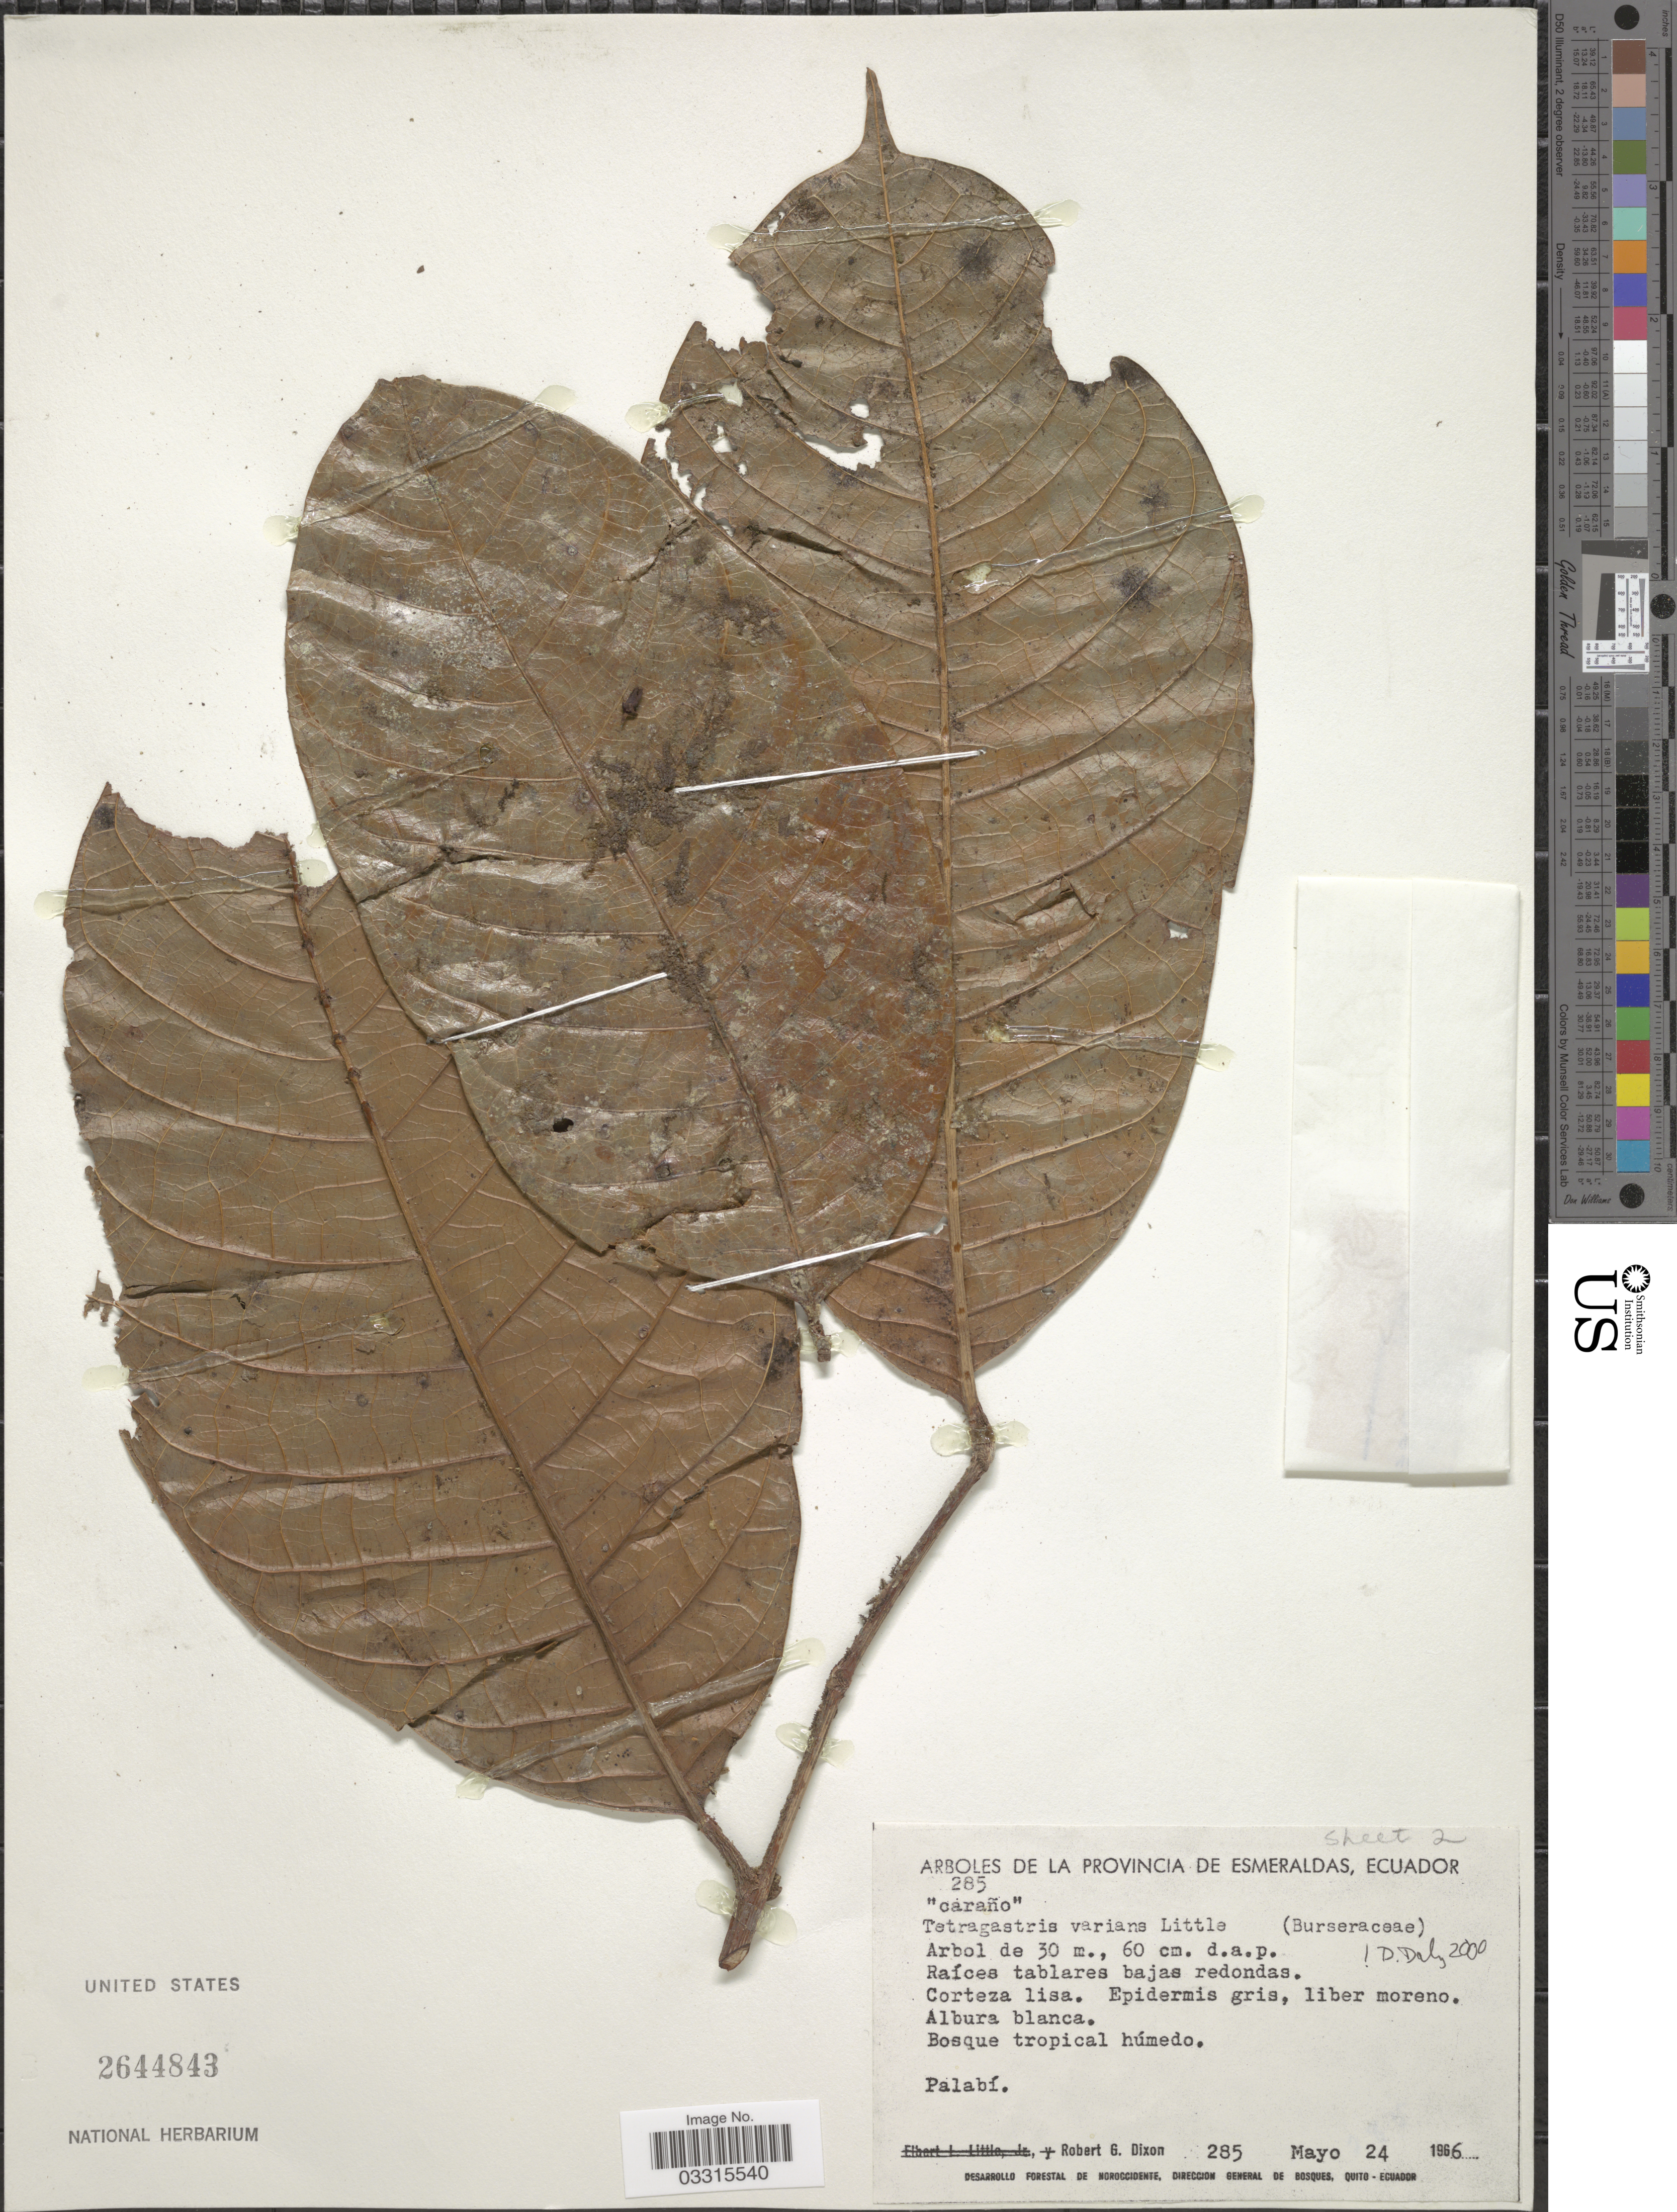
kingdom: Plantae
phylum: Tracheophyta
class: Magnoliopsida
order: Sapindales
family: Burseraceae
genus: Protium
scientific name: Protium varians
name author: (Little) Byng & Christenh.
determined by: Daly, D.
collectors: R. G. Dixon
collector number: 285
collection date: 1966-05-24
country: Ecuador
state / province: Esmeraldas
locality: Palabí.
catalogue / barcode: US 2644843